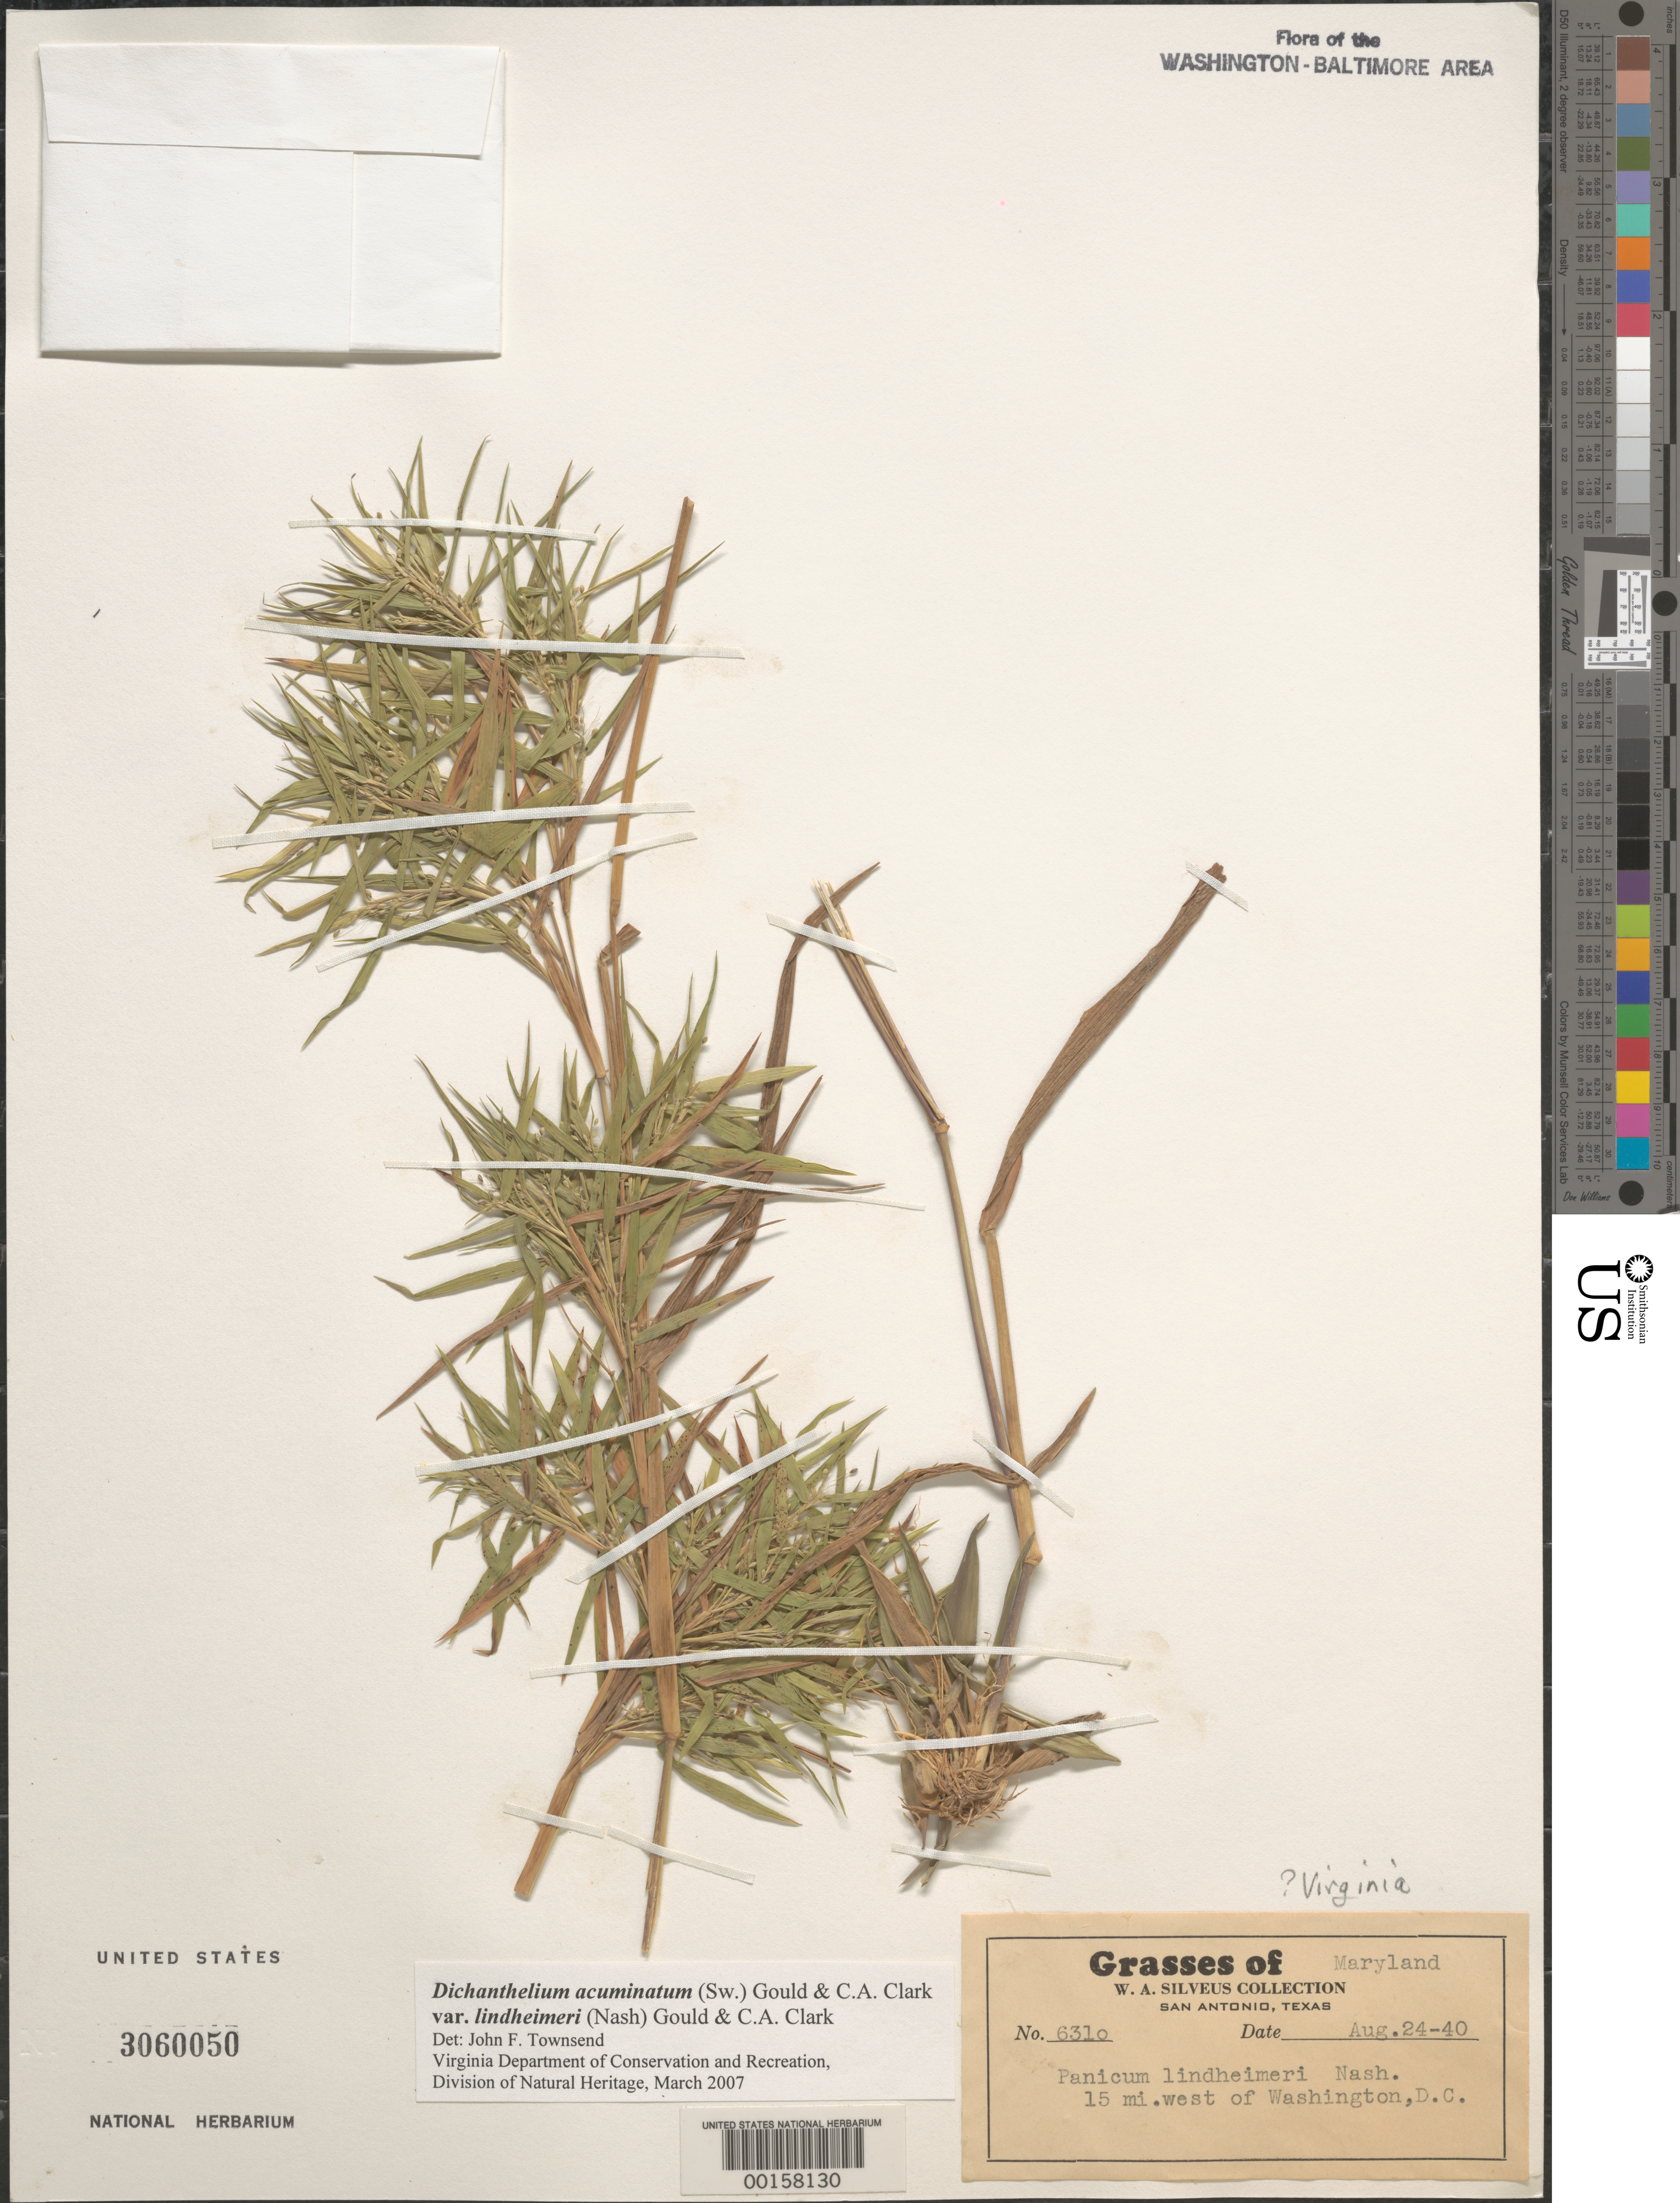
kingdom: Plantae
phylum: Tracheophyta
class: Liliopsida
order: Poales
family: Poaceae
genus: Dichanthelium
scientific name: Dichanthelium acuminatum var. lindheimeri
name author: (Nash) Gould & C.A. Clark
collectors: W. Silveus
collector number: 6310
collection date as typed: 24 Aug 1940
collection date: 1940-08-24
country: United States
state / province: Virginia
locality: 15 miles W of Washington, DC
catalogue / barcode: US 3060050